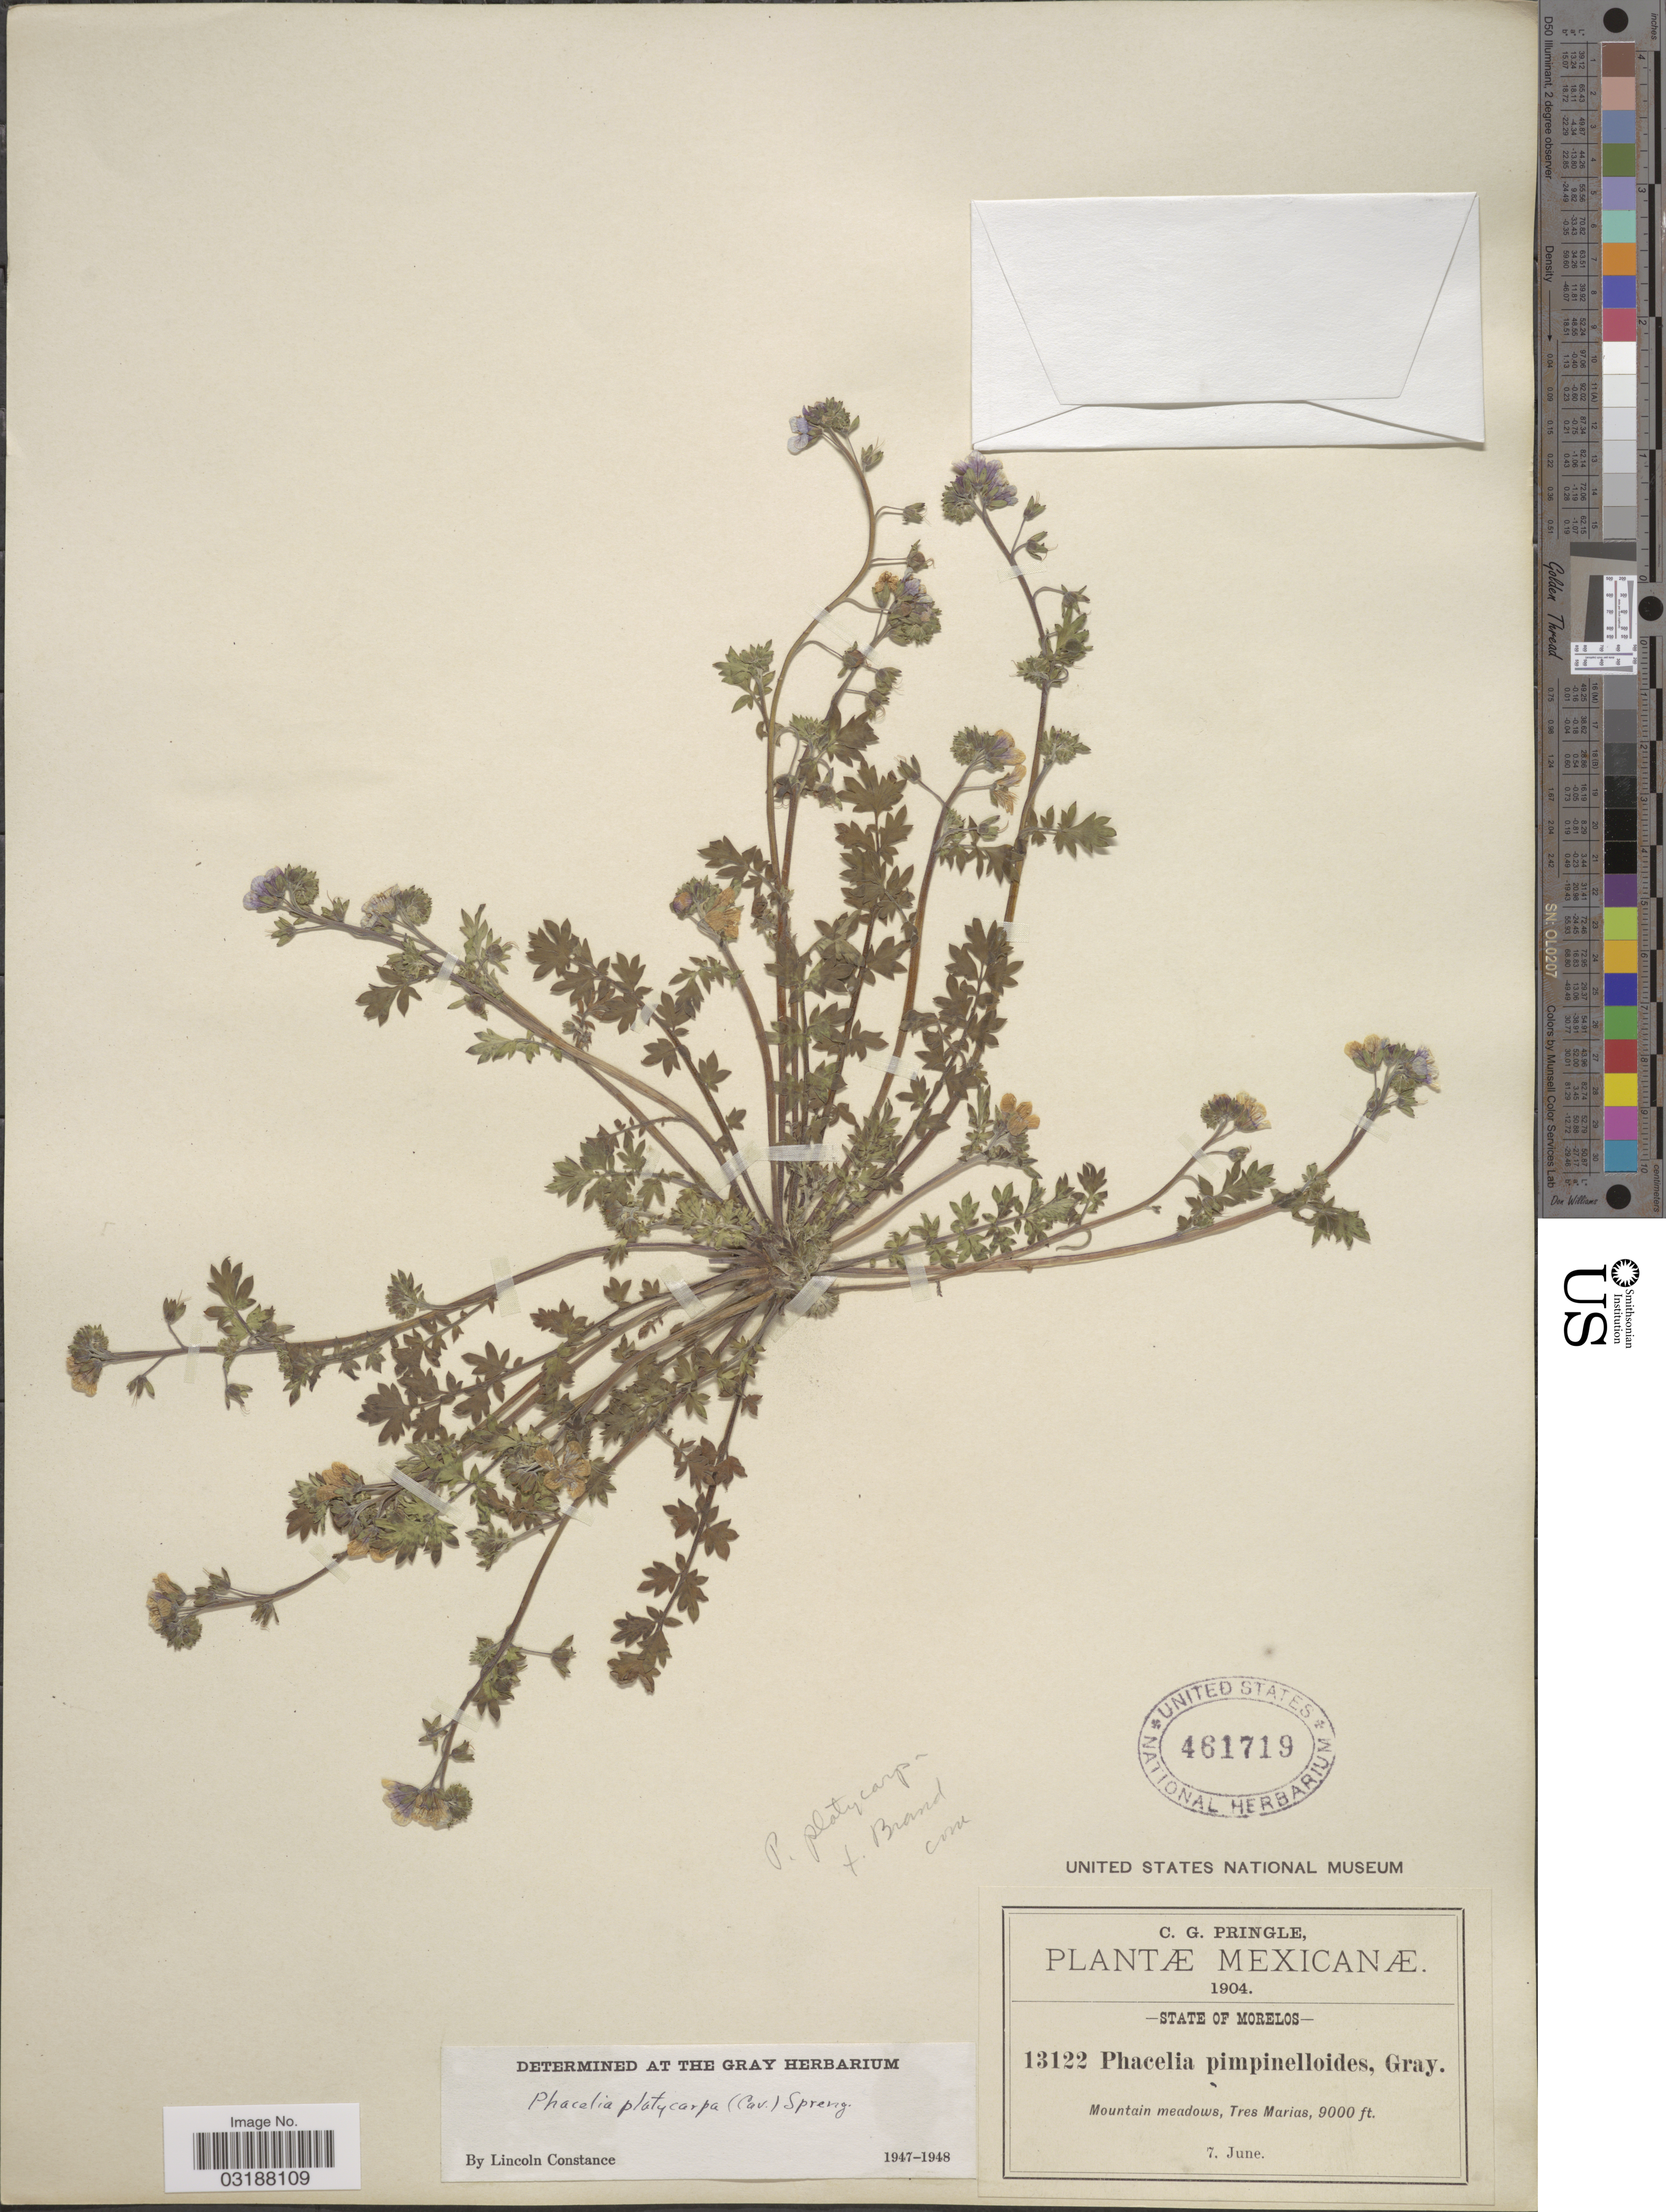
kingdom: Plantae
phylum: Tracheophyta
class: Magnoliopsida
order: Boraginales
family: Hydrophyllaceae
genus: Phacelia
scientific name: Phacelia platycarpa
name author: (Cav.) Spreng.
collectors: C. G. Pringle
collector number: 13122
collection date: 1904-06-07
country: Mexico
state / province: Morelos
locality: Mountain meadows, Tres Marias.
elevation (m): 2743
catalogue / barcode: US 461719